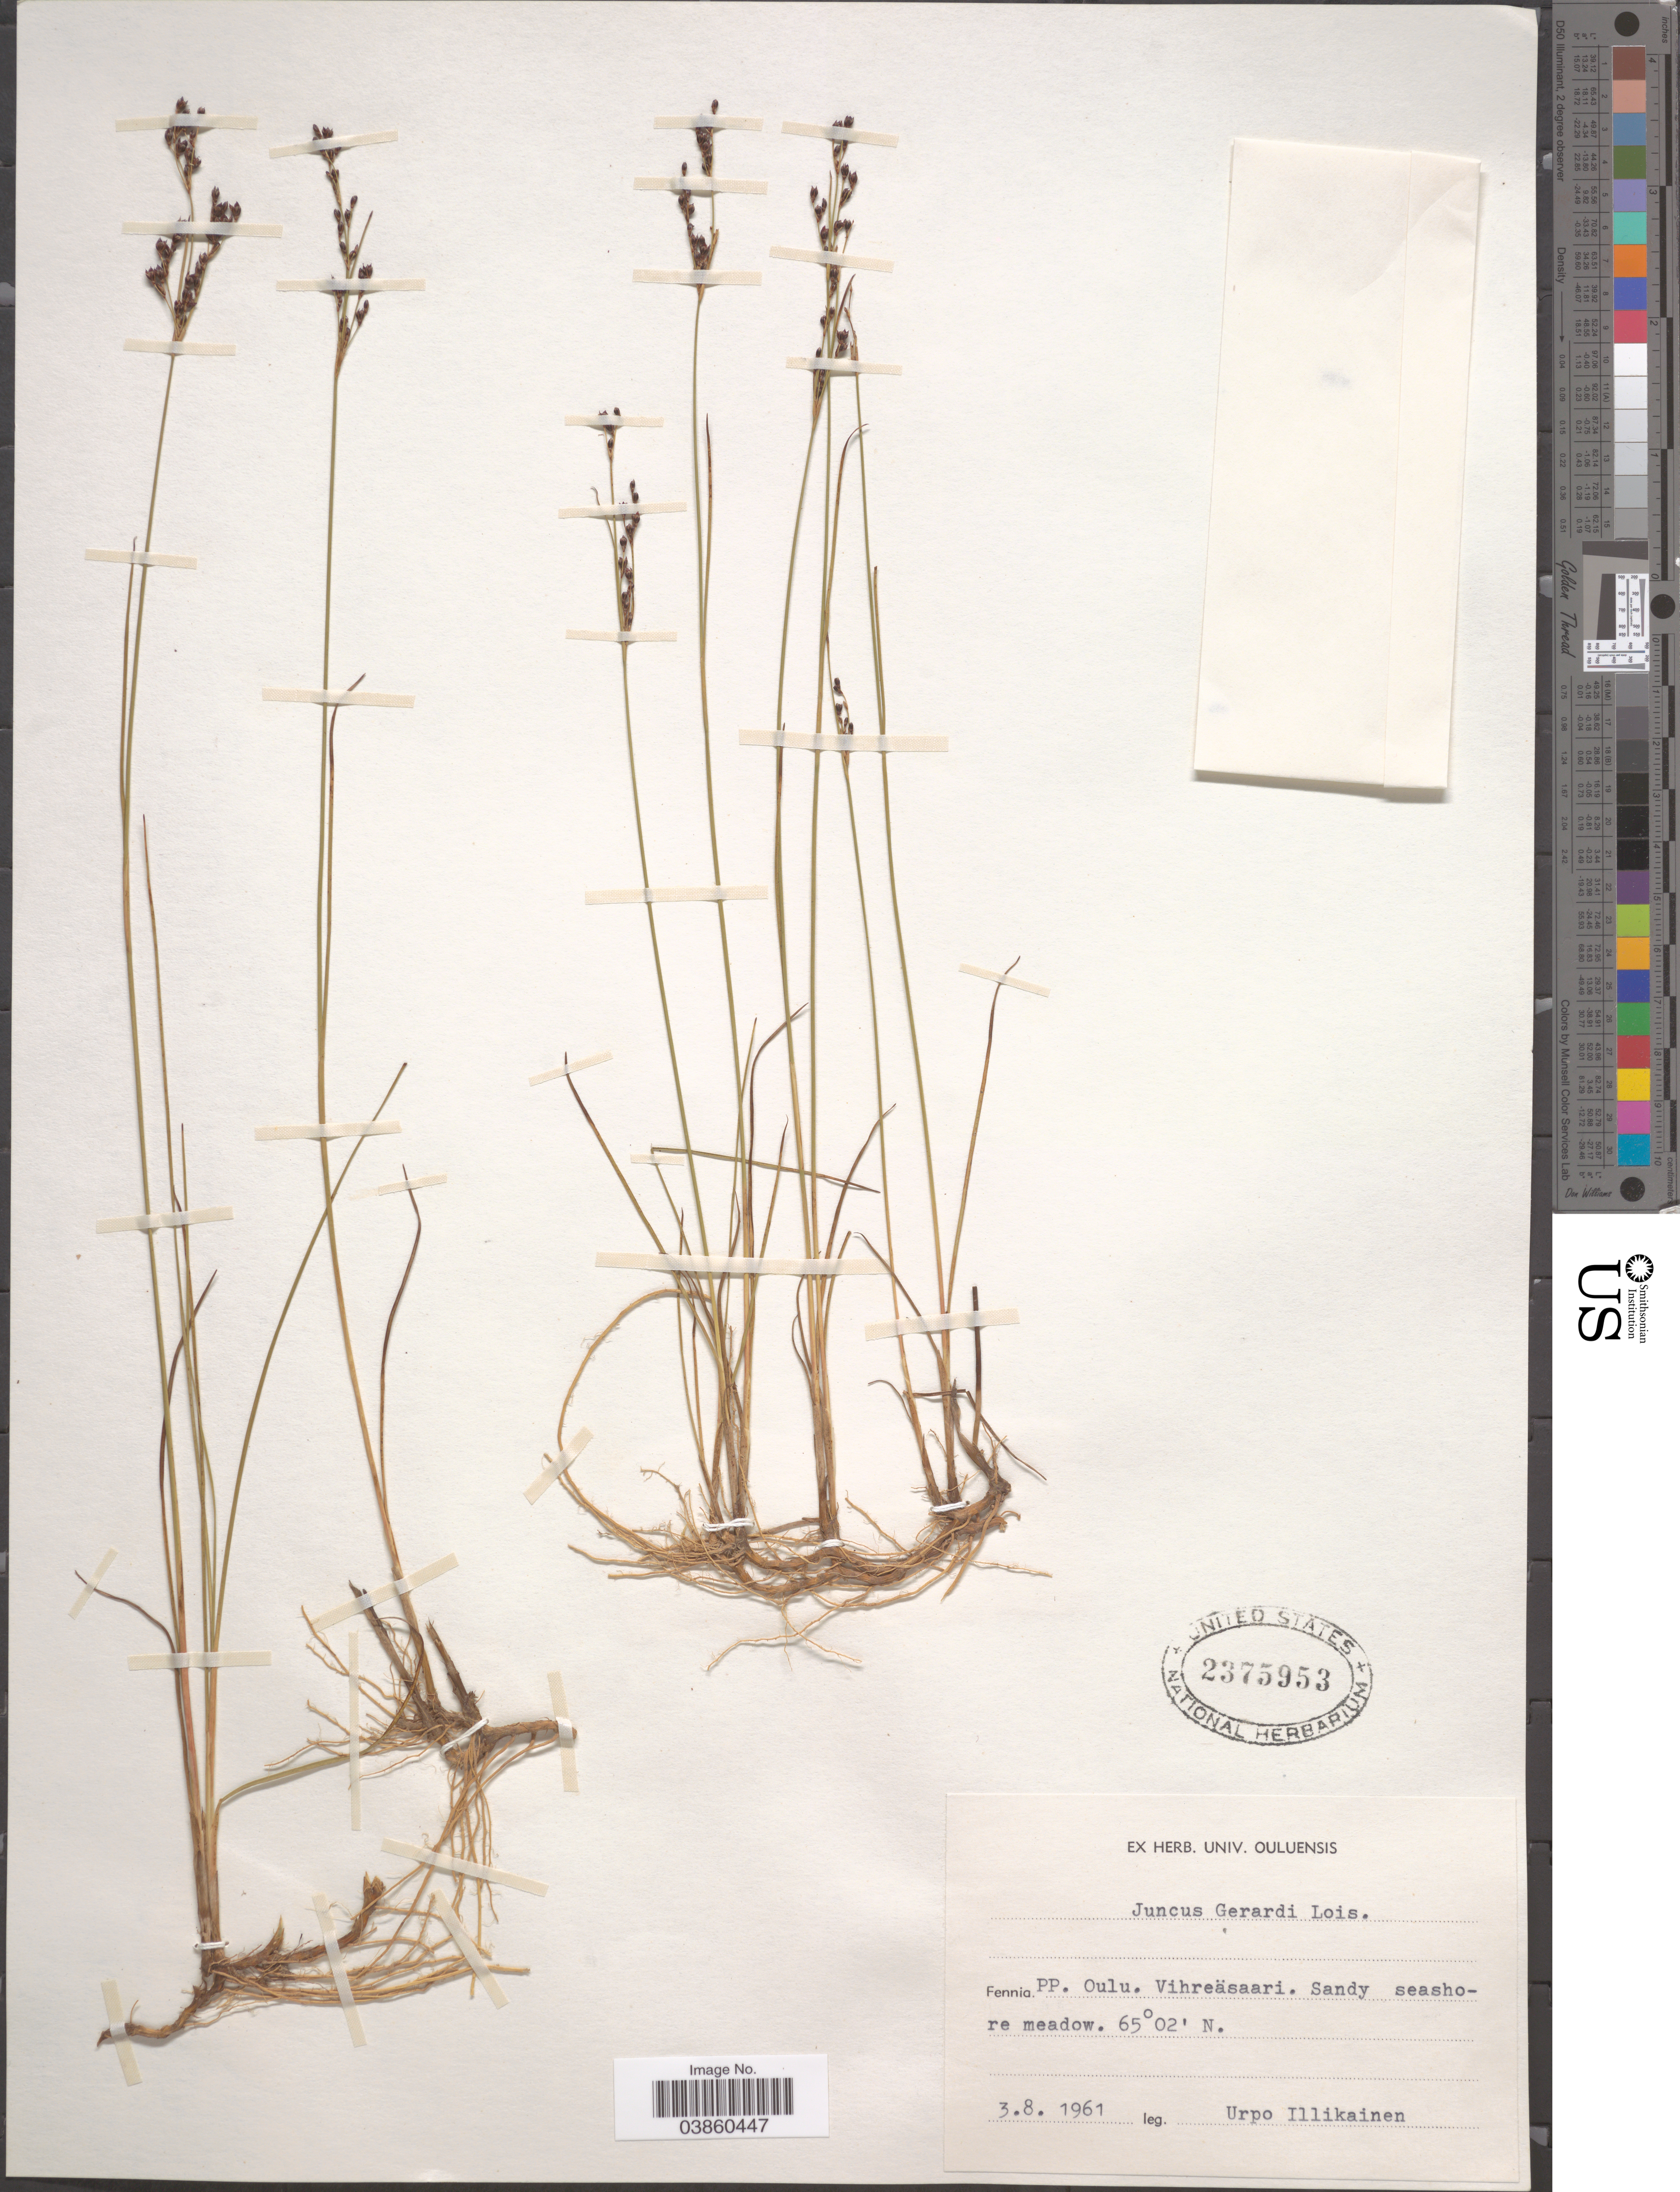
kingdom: Plantae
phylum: Tracheophyta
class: Liliopsida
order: Poales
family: Juncaceae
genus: Juncus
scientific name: Juncus gerardi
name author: Loisel.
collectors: U. Illikainen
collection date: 1961-08-03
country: Finland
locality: Fennia. PP. Oulu. Vihreäsaari.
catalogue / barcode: US 2375953